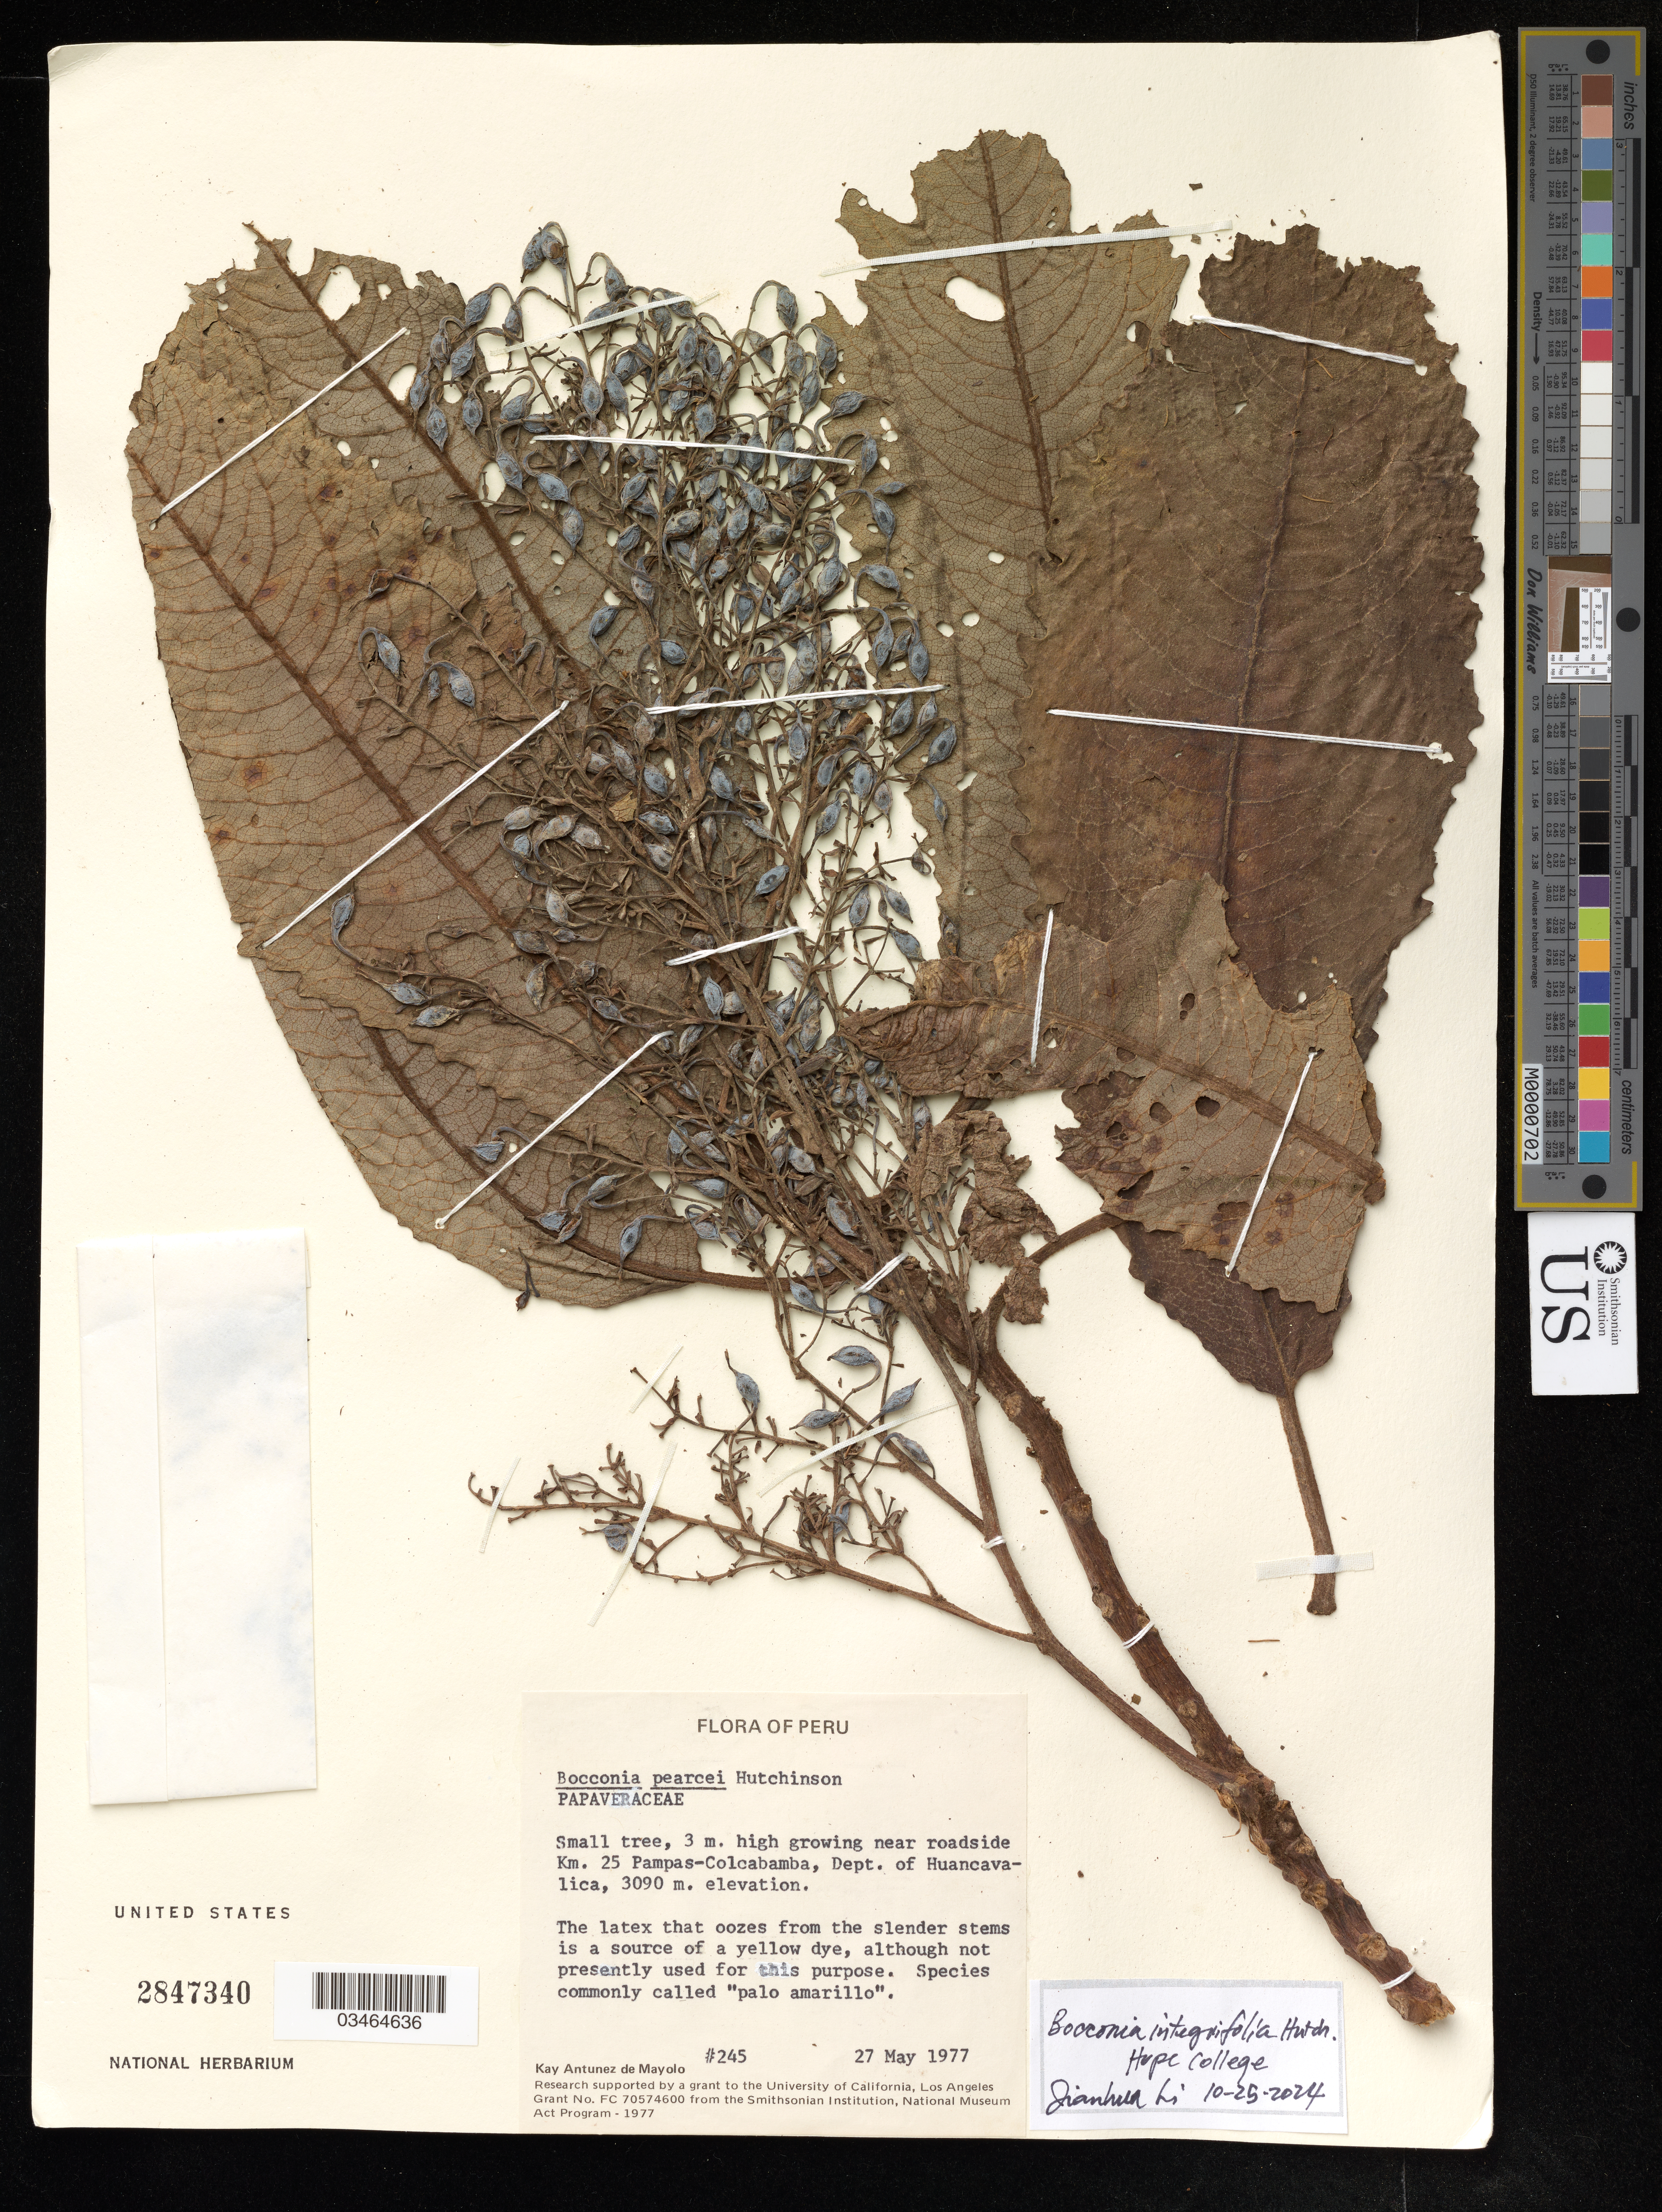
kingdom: Plantae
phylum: Tracheophyta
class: Magnoliopsida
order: Ranunculales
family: Papaveraceae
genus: Bocconia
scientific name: Bocconia integrifolia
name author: Bonpl.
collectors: K. Antunez de Mayolo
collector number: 245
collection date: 1977-05-27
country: Peru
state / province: Huancavelica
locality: Near roadside Km. 25 Pampas-Colcabamba.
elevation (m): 3090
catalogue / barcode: US 2847340